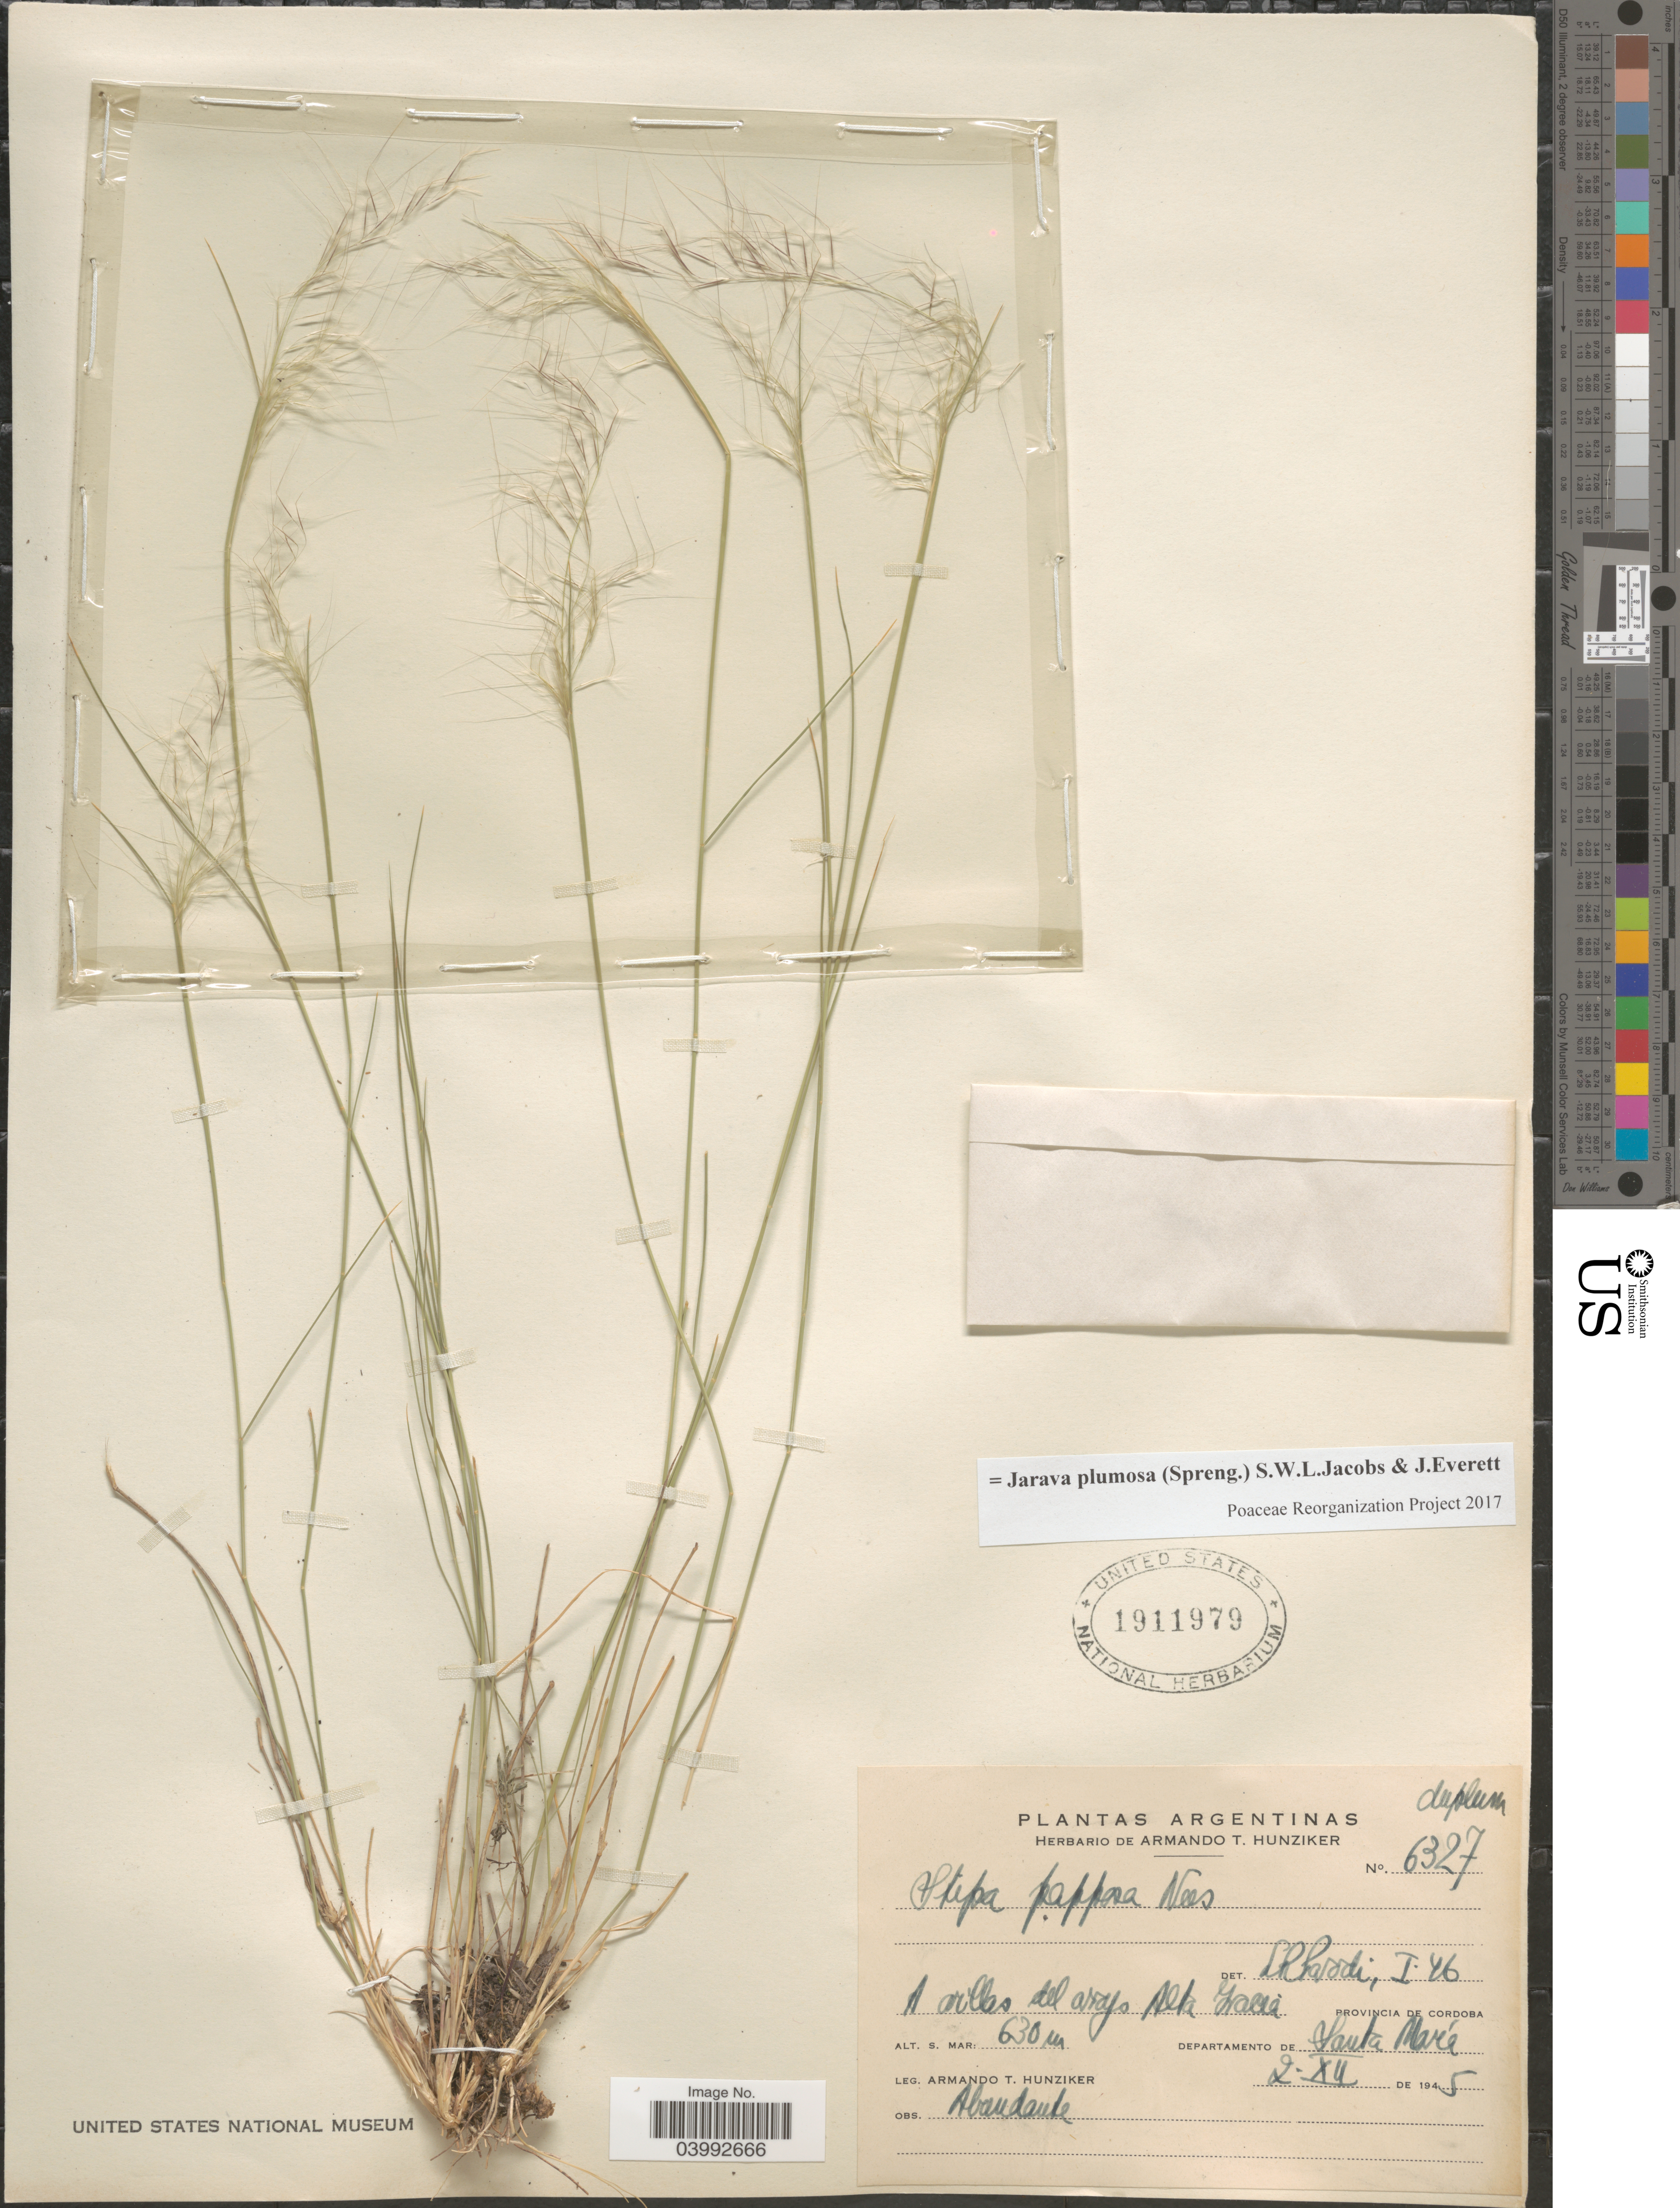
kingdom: Plantae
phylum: Tracheophyta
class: Liliopsida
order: Poales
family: Poaceae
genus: Jarava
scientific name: Jarava plumosa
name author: (Spreng.) S.W.L. Jacobs & J. Everett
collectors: A. T. Hunziker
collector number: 6327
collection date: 1945-12-02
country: Argentina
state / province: Cordoba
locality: A villas del arroyo Alta Gracia. Departamento de Santa María.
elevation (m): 630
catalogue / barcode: US 1911979